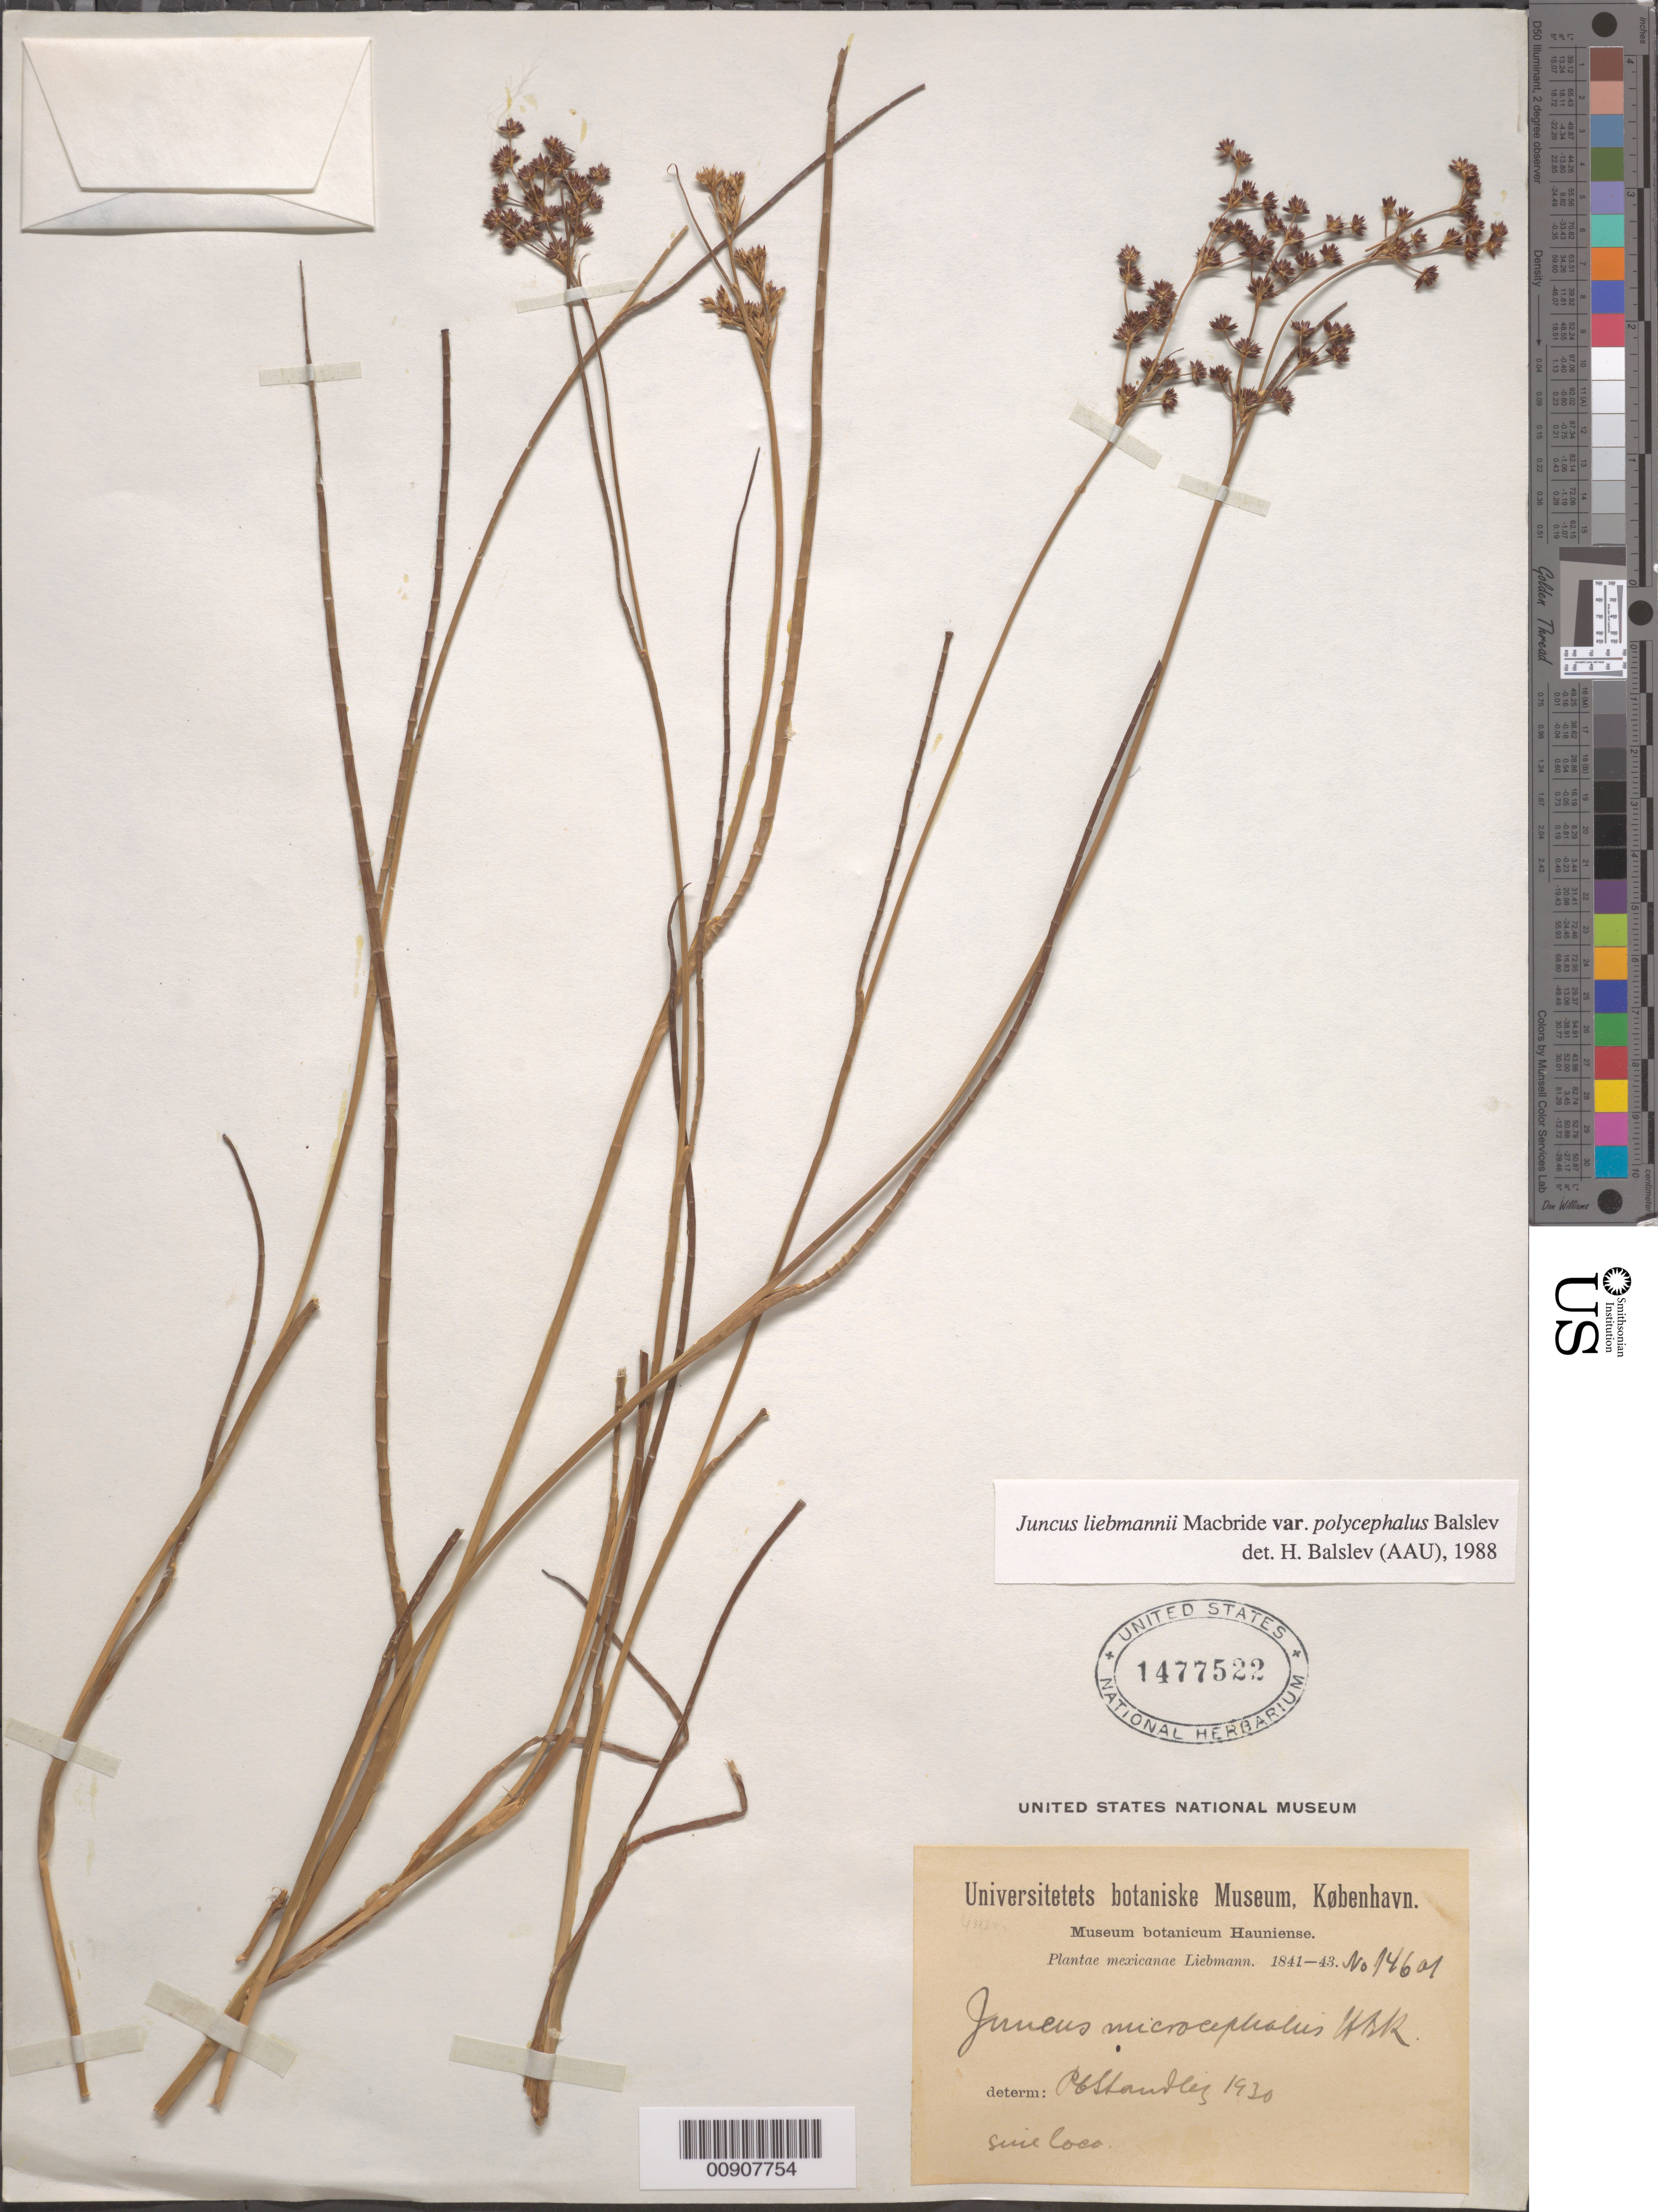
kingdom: Plantae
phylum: Tracheophyta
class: Liliopsida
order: Poales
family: Juncaceae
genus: Juncus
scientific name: Juncus liebmannii var. polycephalus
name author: Balslev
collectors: F. M. Liebmann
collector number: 14601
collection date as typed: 1841 to -- --- 1843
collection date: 1841/1843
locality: Mexico. Sine loco.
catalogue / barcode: US 1477522